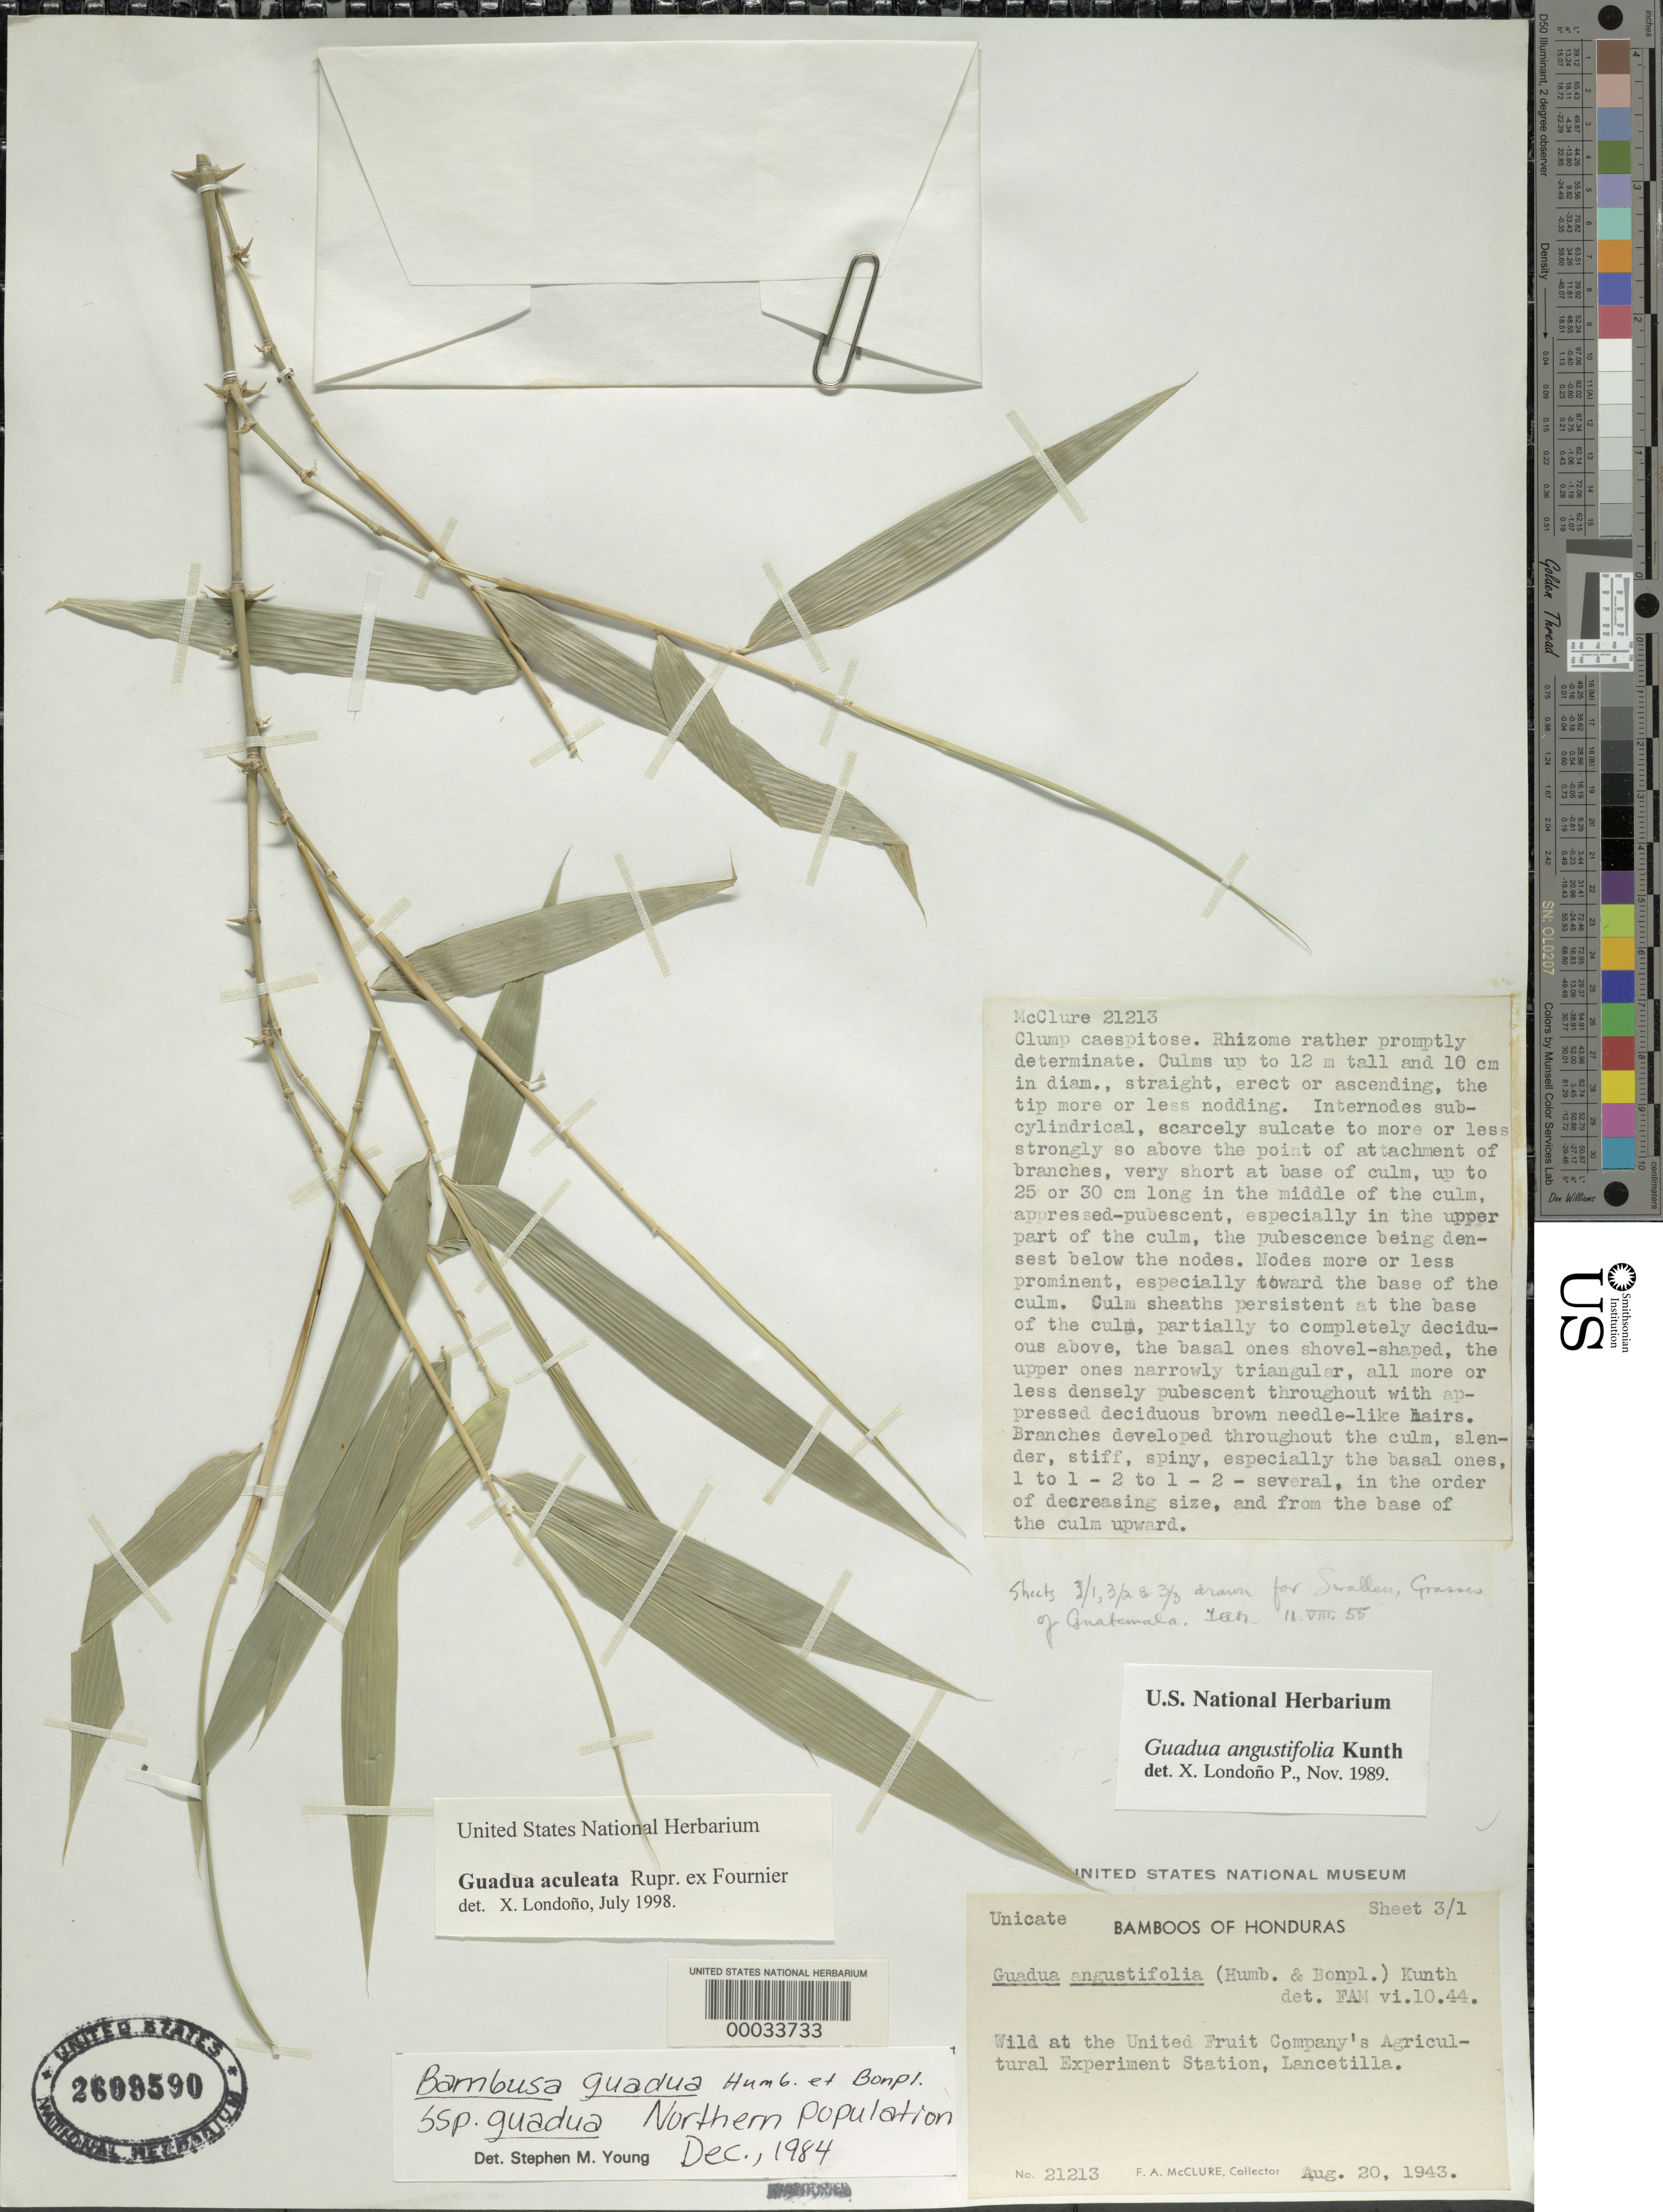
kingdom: Plantae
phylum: Tracheophyta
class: Liliopsida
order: Poales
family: Poaceae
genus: Guadua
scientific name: Guadua aculeata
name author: Rupr. ex E. Fourn.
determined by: Londoño, X., (TULV), Jardin Botanico "Juan Maria Cespedes"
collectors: F. A. McClure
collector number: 21213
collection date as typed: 20 Aug 1943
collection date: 1943-08-20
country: Honduras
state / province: Atlántida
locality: Lancetilla Valley, Tela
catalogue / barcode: US 2609590